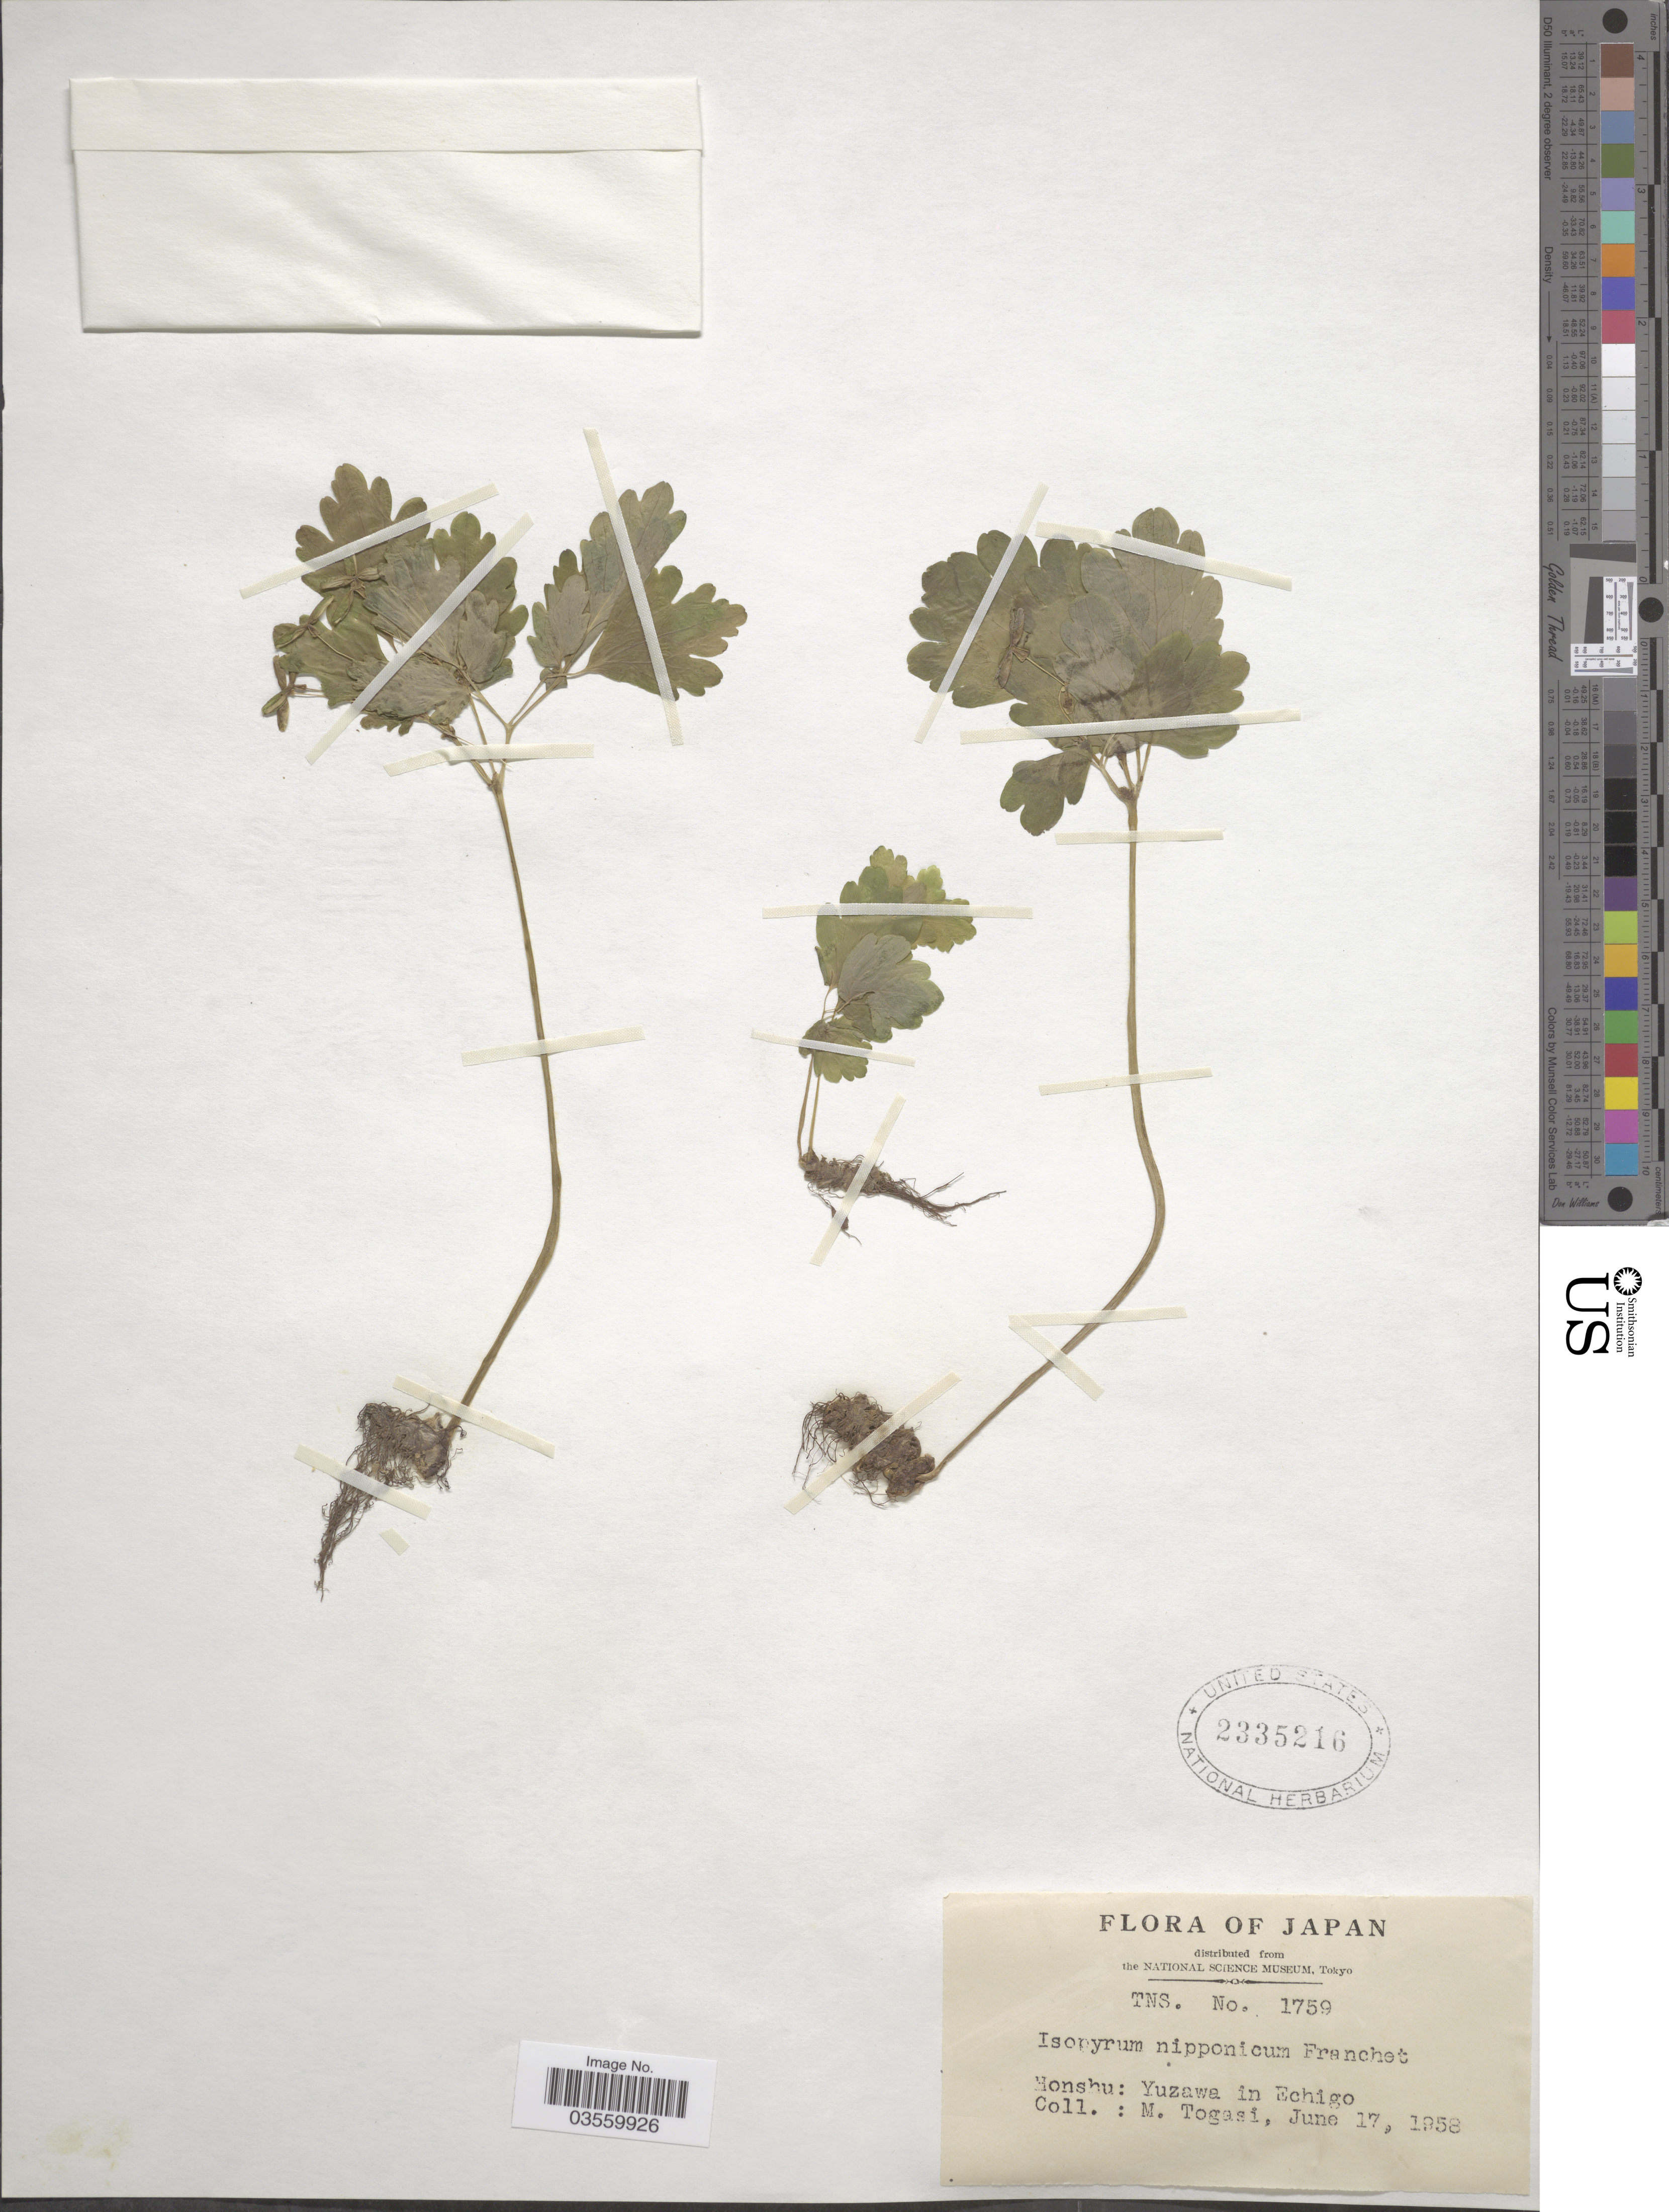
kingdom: Plantae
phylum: Tracheophyta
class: Magnoliopsida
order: Ranunculales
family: Ranunculaceae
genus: Dichocarpum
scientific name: Dichocarpum nipponicum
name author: (Franch.) W.T. Wang & P.K. Hsiao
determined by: Strong, Mark T., (BOT), Smithsonian Institution - National Museum of Natural History (UNITED STATES)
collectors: M. Togasi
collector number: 1759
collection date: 1958-06-17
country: Japan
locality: Honshu: Yuzawa in Echigo.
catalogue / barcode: US 2335216